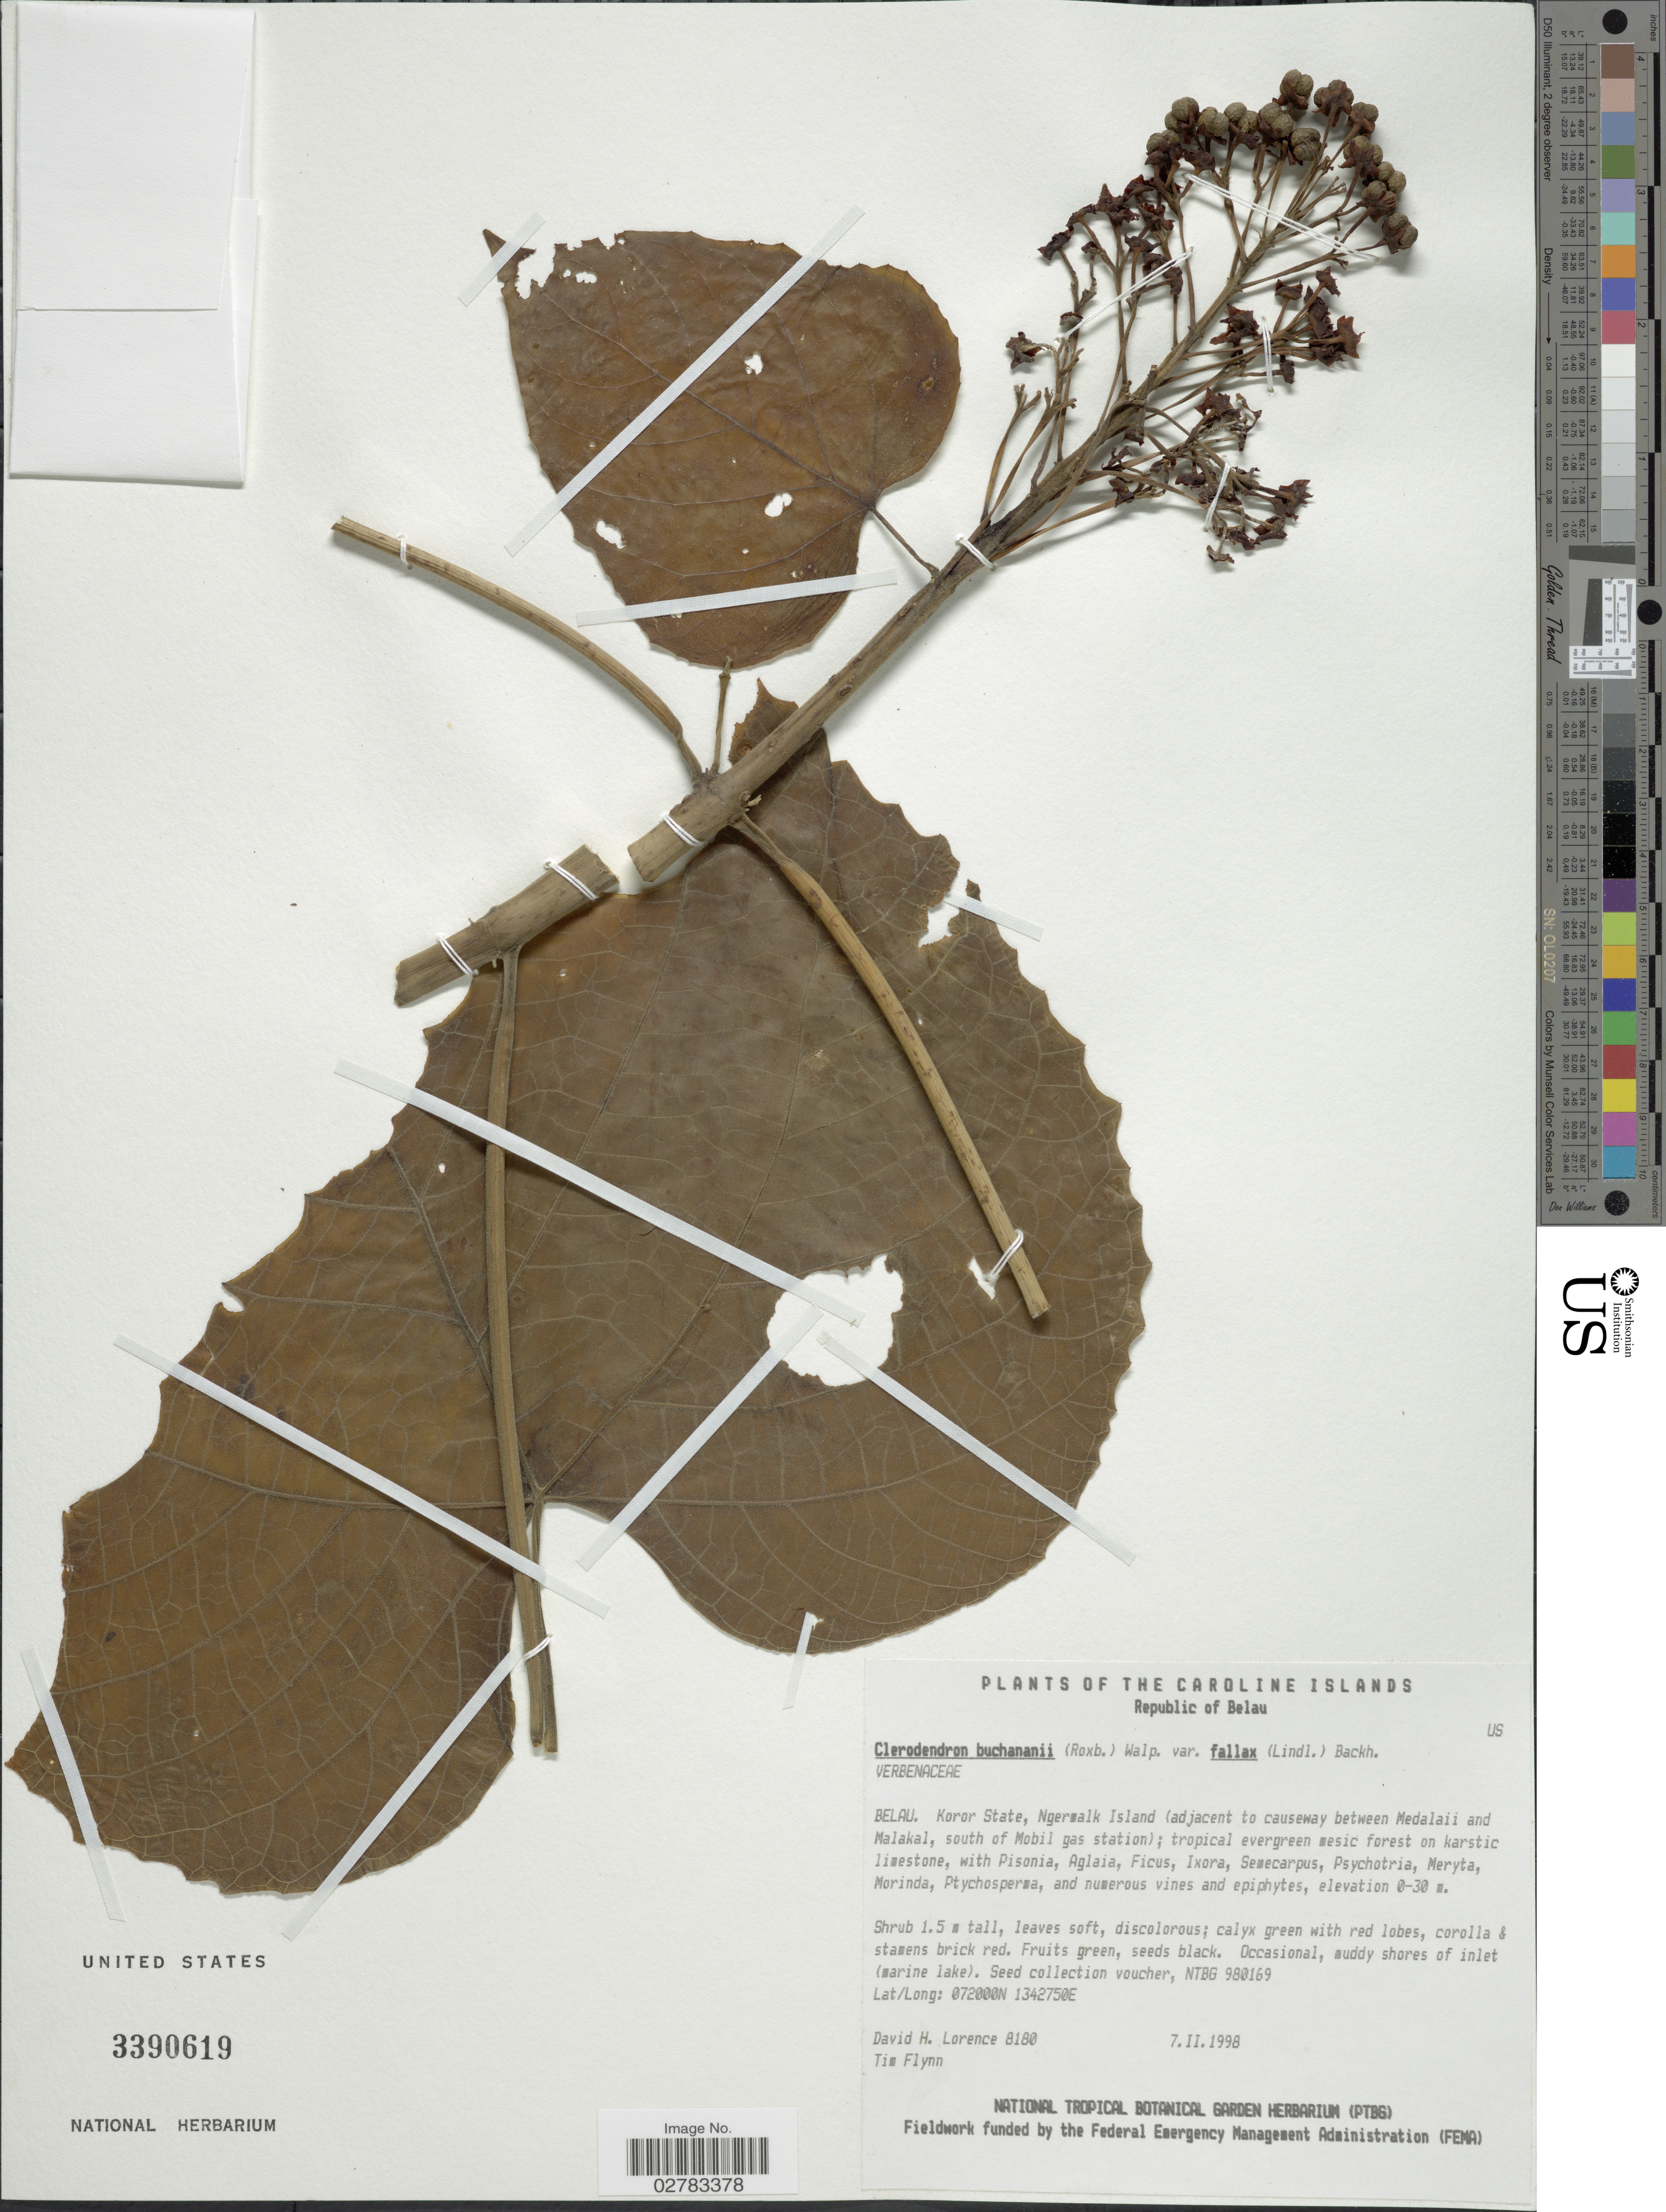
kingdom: Plantae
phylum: Tracheophyta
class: Magnoliopsida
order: Lamiales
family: Lamiaceae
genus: Clerodendrum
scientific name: Clerodendrum speciosissimum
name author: Drapiez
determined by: Wagner, W. L., (BOT), Smithsonian Institution - National Museum of Natural History (UNITED STATES)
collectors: D. Lorence & T. Flynn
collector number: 8180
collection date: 1998-02-07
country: Palau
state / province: Koror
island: Ngermalk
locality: Koror State, Ngermalk Island (adjacent to causeway between Medalaii and Malakal, south of Mobil gas station).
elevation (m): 0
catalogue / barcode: US 3390619